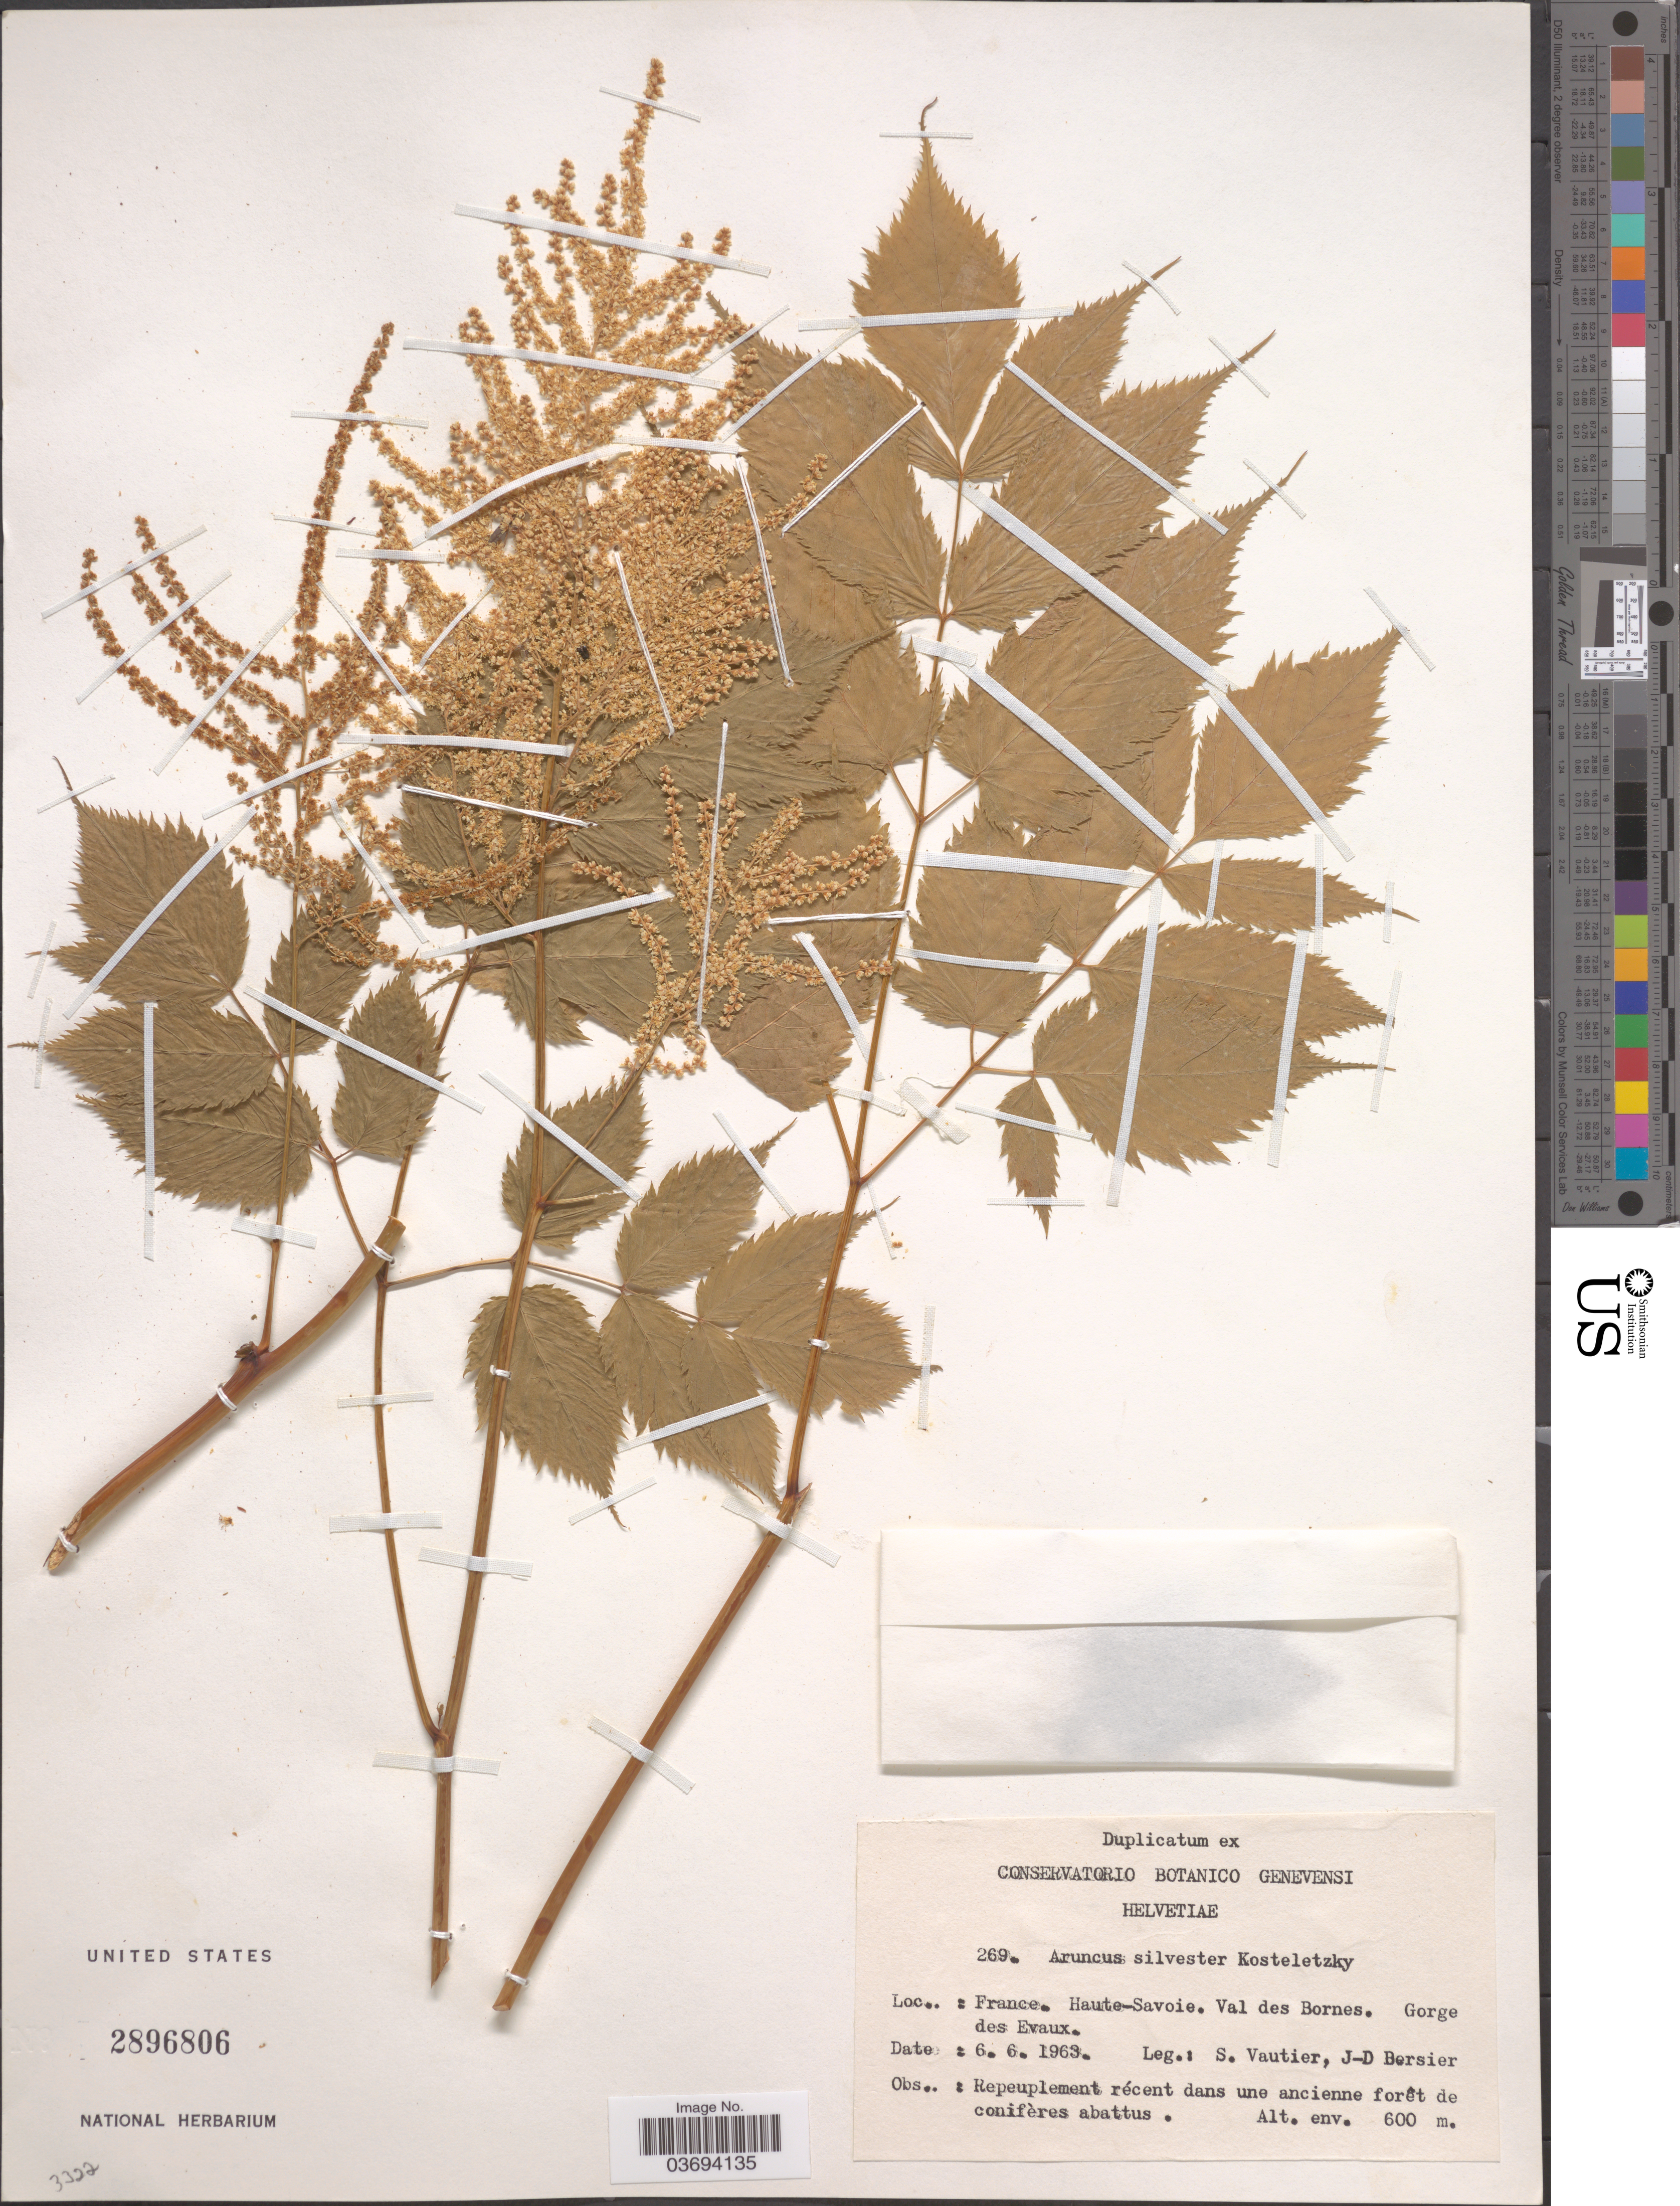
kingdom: Plantae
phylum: Tracheophyta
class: Magnoliopsida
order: Rosales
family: Rosaceae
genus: Aruncus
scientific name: Aruncus sylvester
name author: Kostel. ex Maxim.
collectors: S. Vautier & Bersier, J.D.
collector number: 269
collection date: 1963-06-06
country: France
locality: Helvetiae. Haute-Savoie. Val des Bornes. Gorge des Evaux.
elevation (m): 600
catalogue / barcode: US 2896806